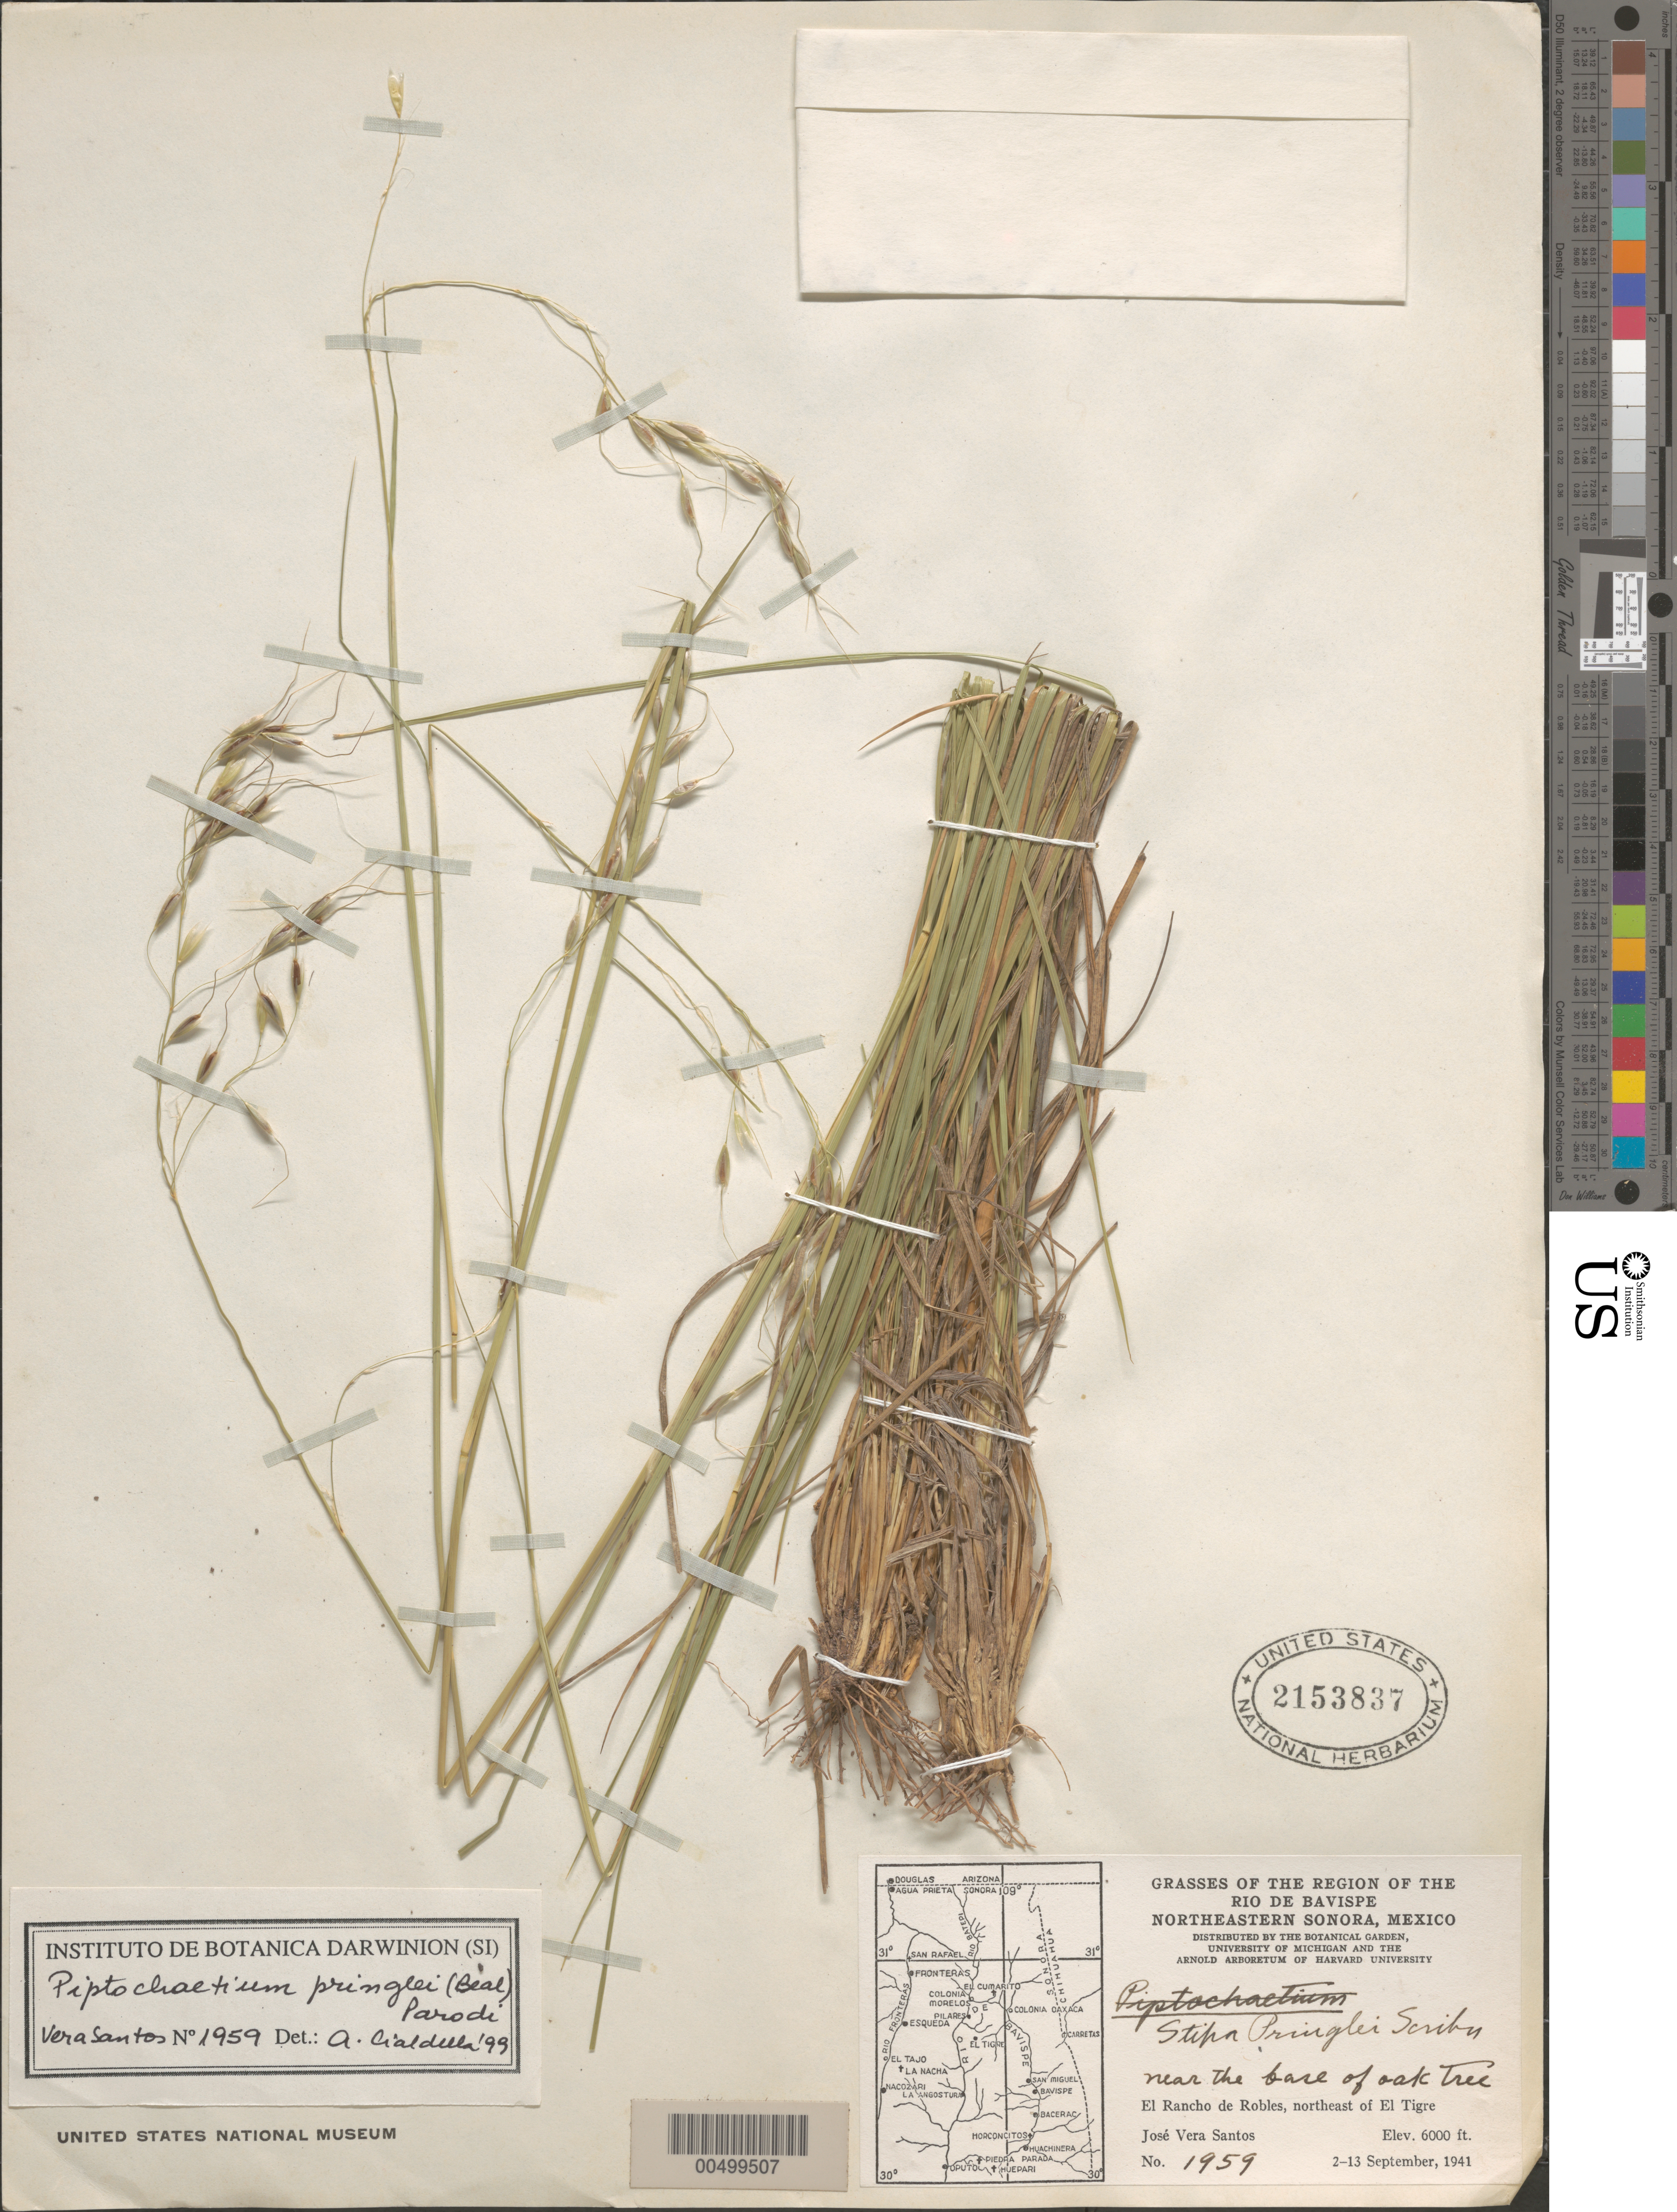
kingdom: Plantae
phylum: Tracheophyta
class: Liliopsida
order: Poales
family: Poaceae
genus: Piptochaetium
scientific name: Piptochaetium pringlei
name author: (W.J. Beal) Parodi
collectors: J. V. Santos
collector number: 1959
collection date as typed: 2 Sep 1941 to 13 Sep 1941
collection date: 1941-09-02/1941-09-13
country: Mexico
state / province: Sonora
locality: Region of the Rio de Bavispe, NE Sonora, El Rancho de Robles, NE of El Tigre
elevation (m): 1829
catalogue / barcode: US 2153837